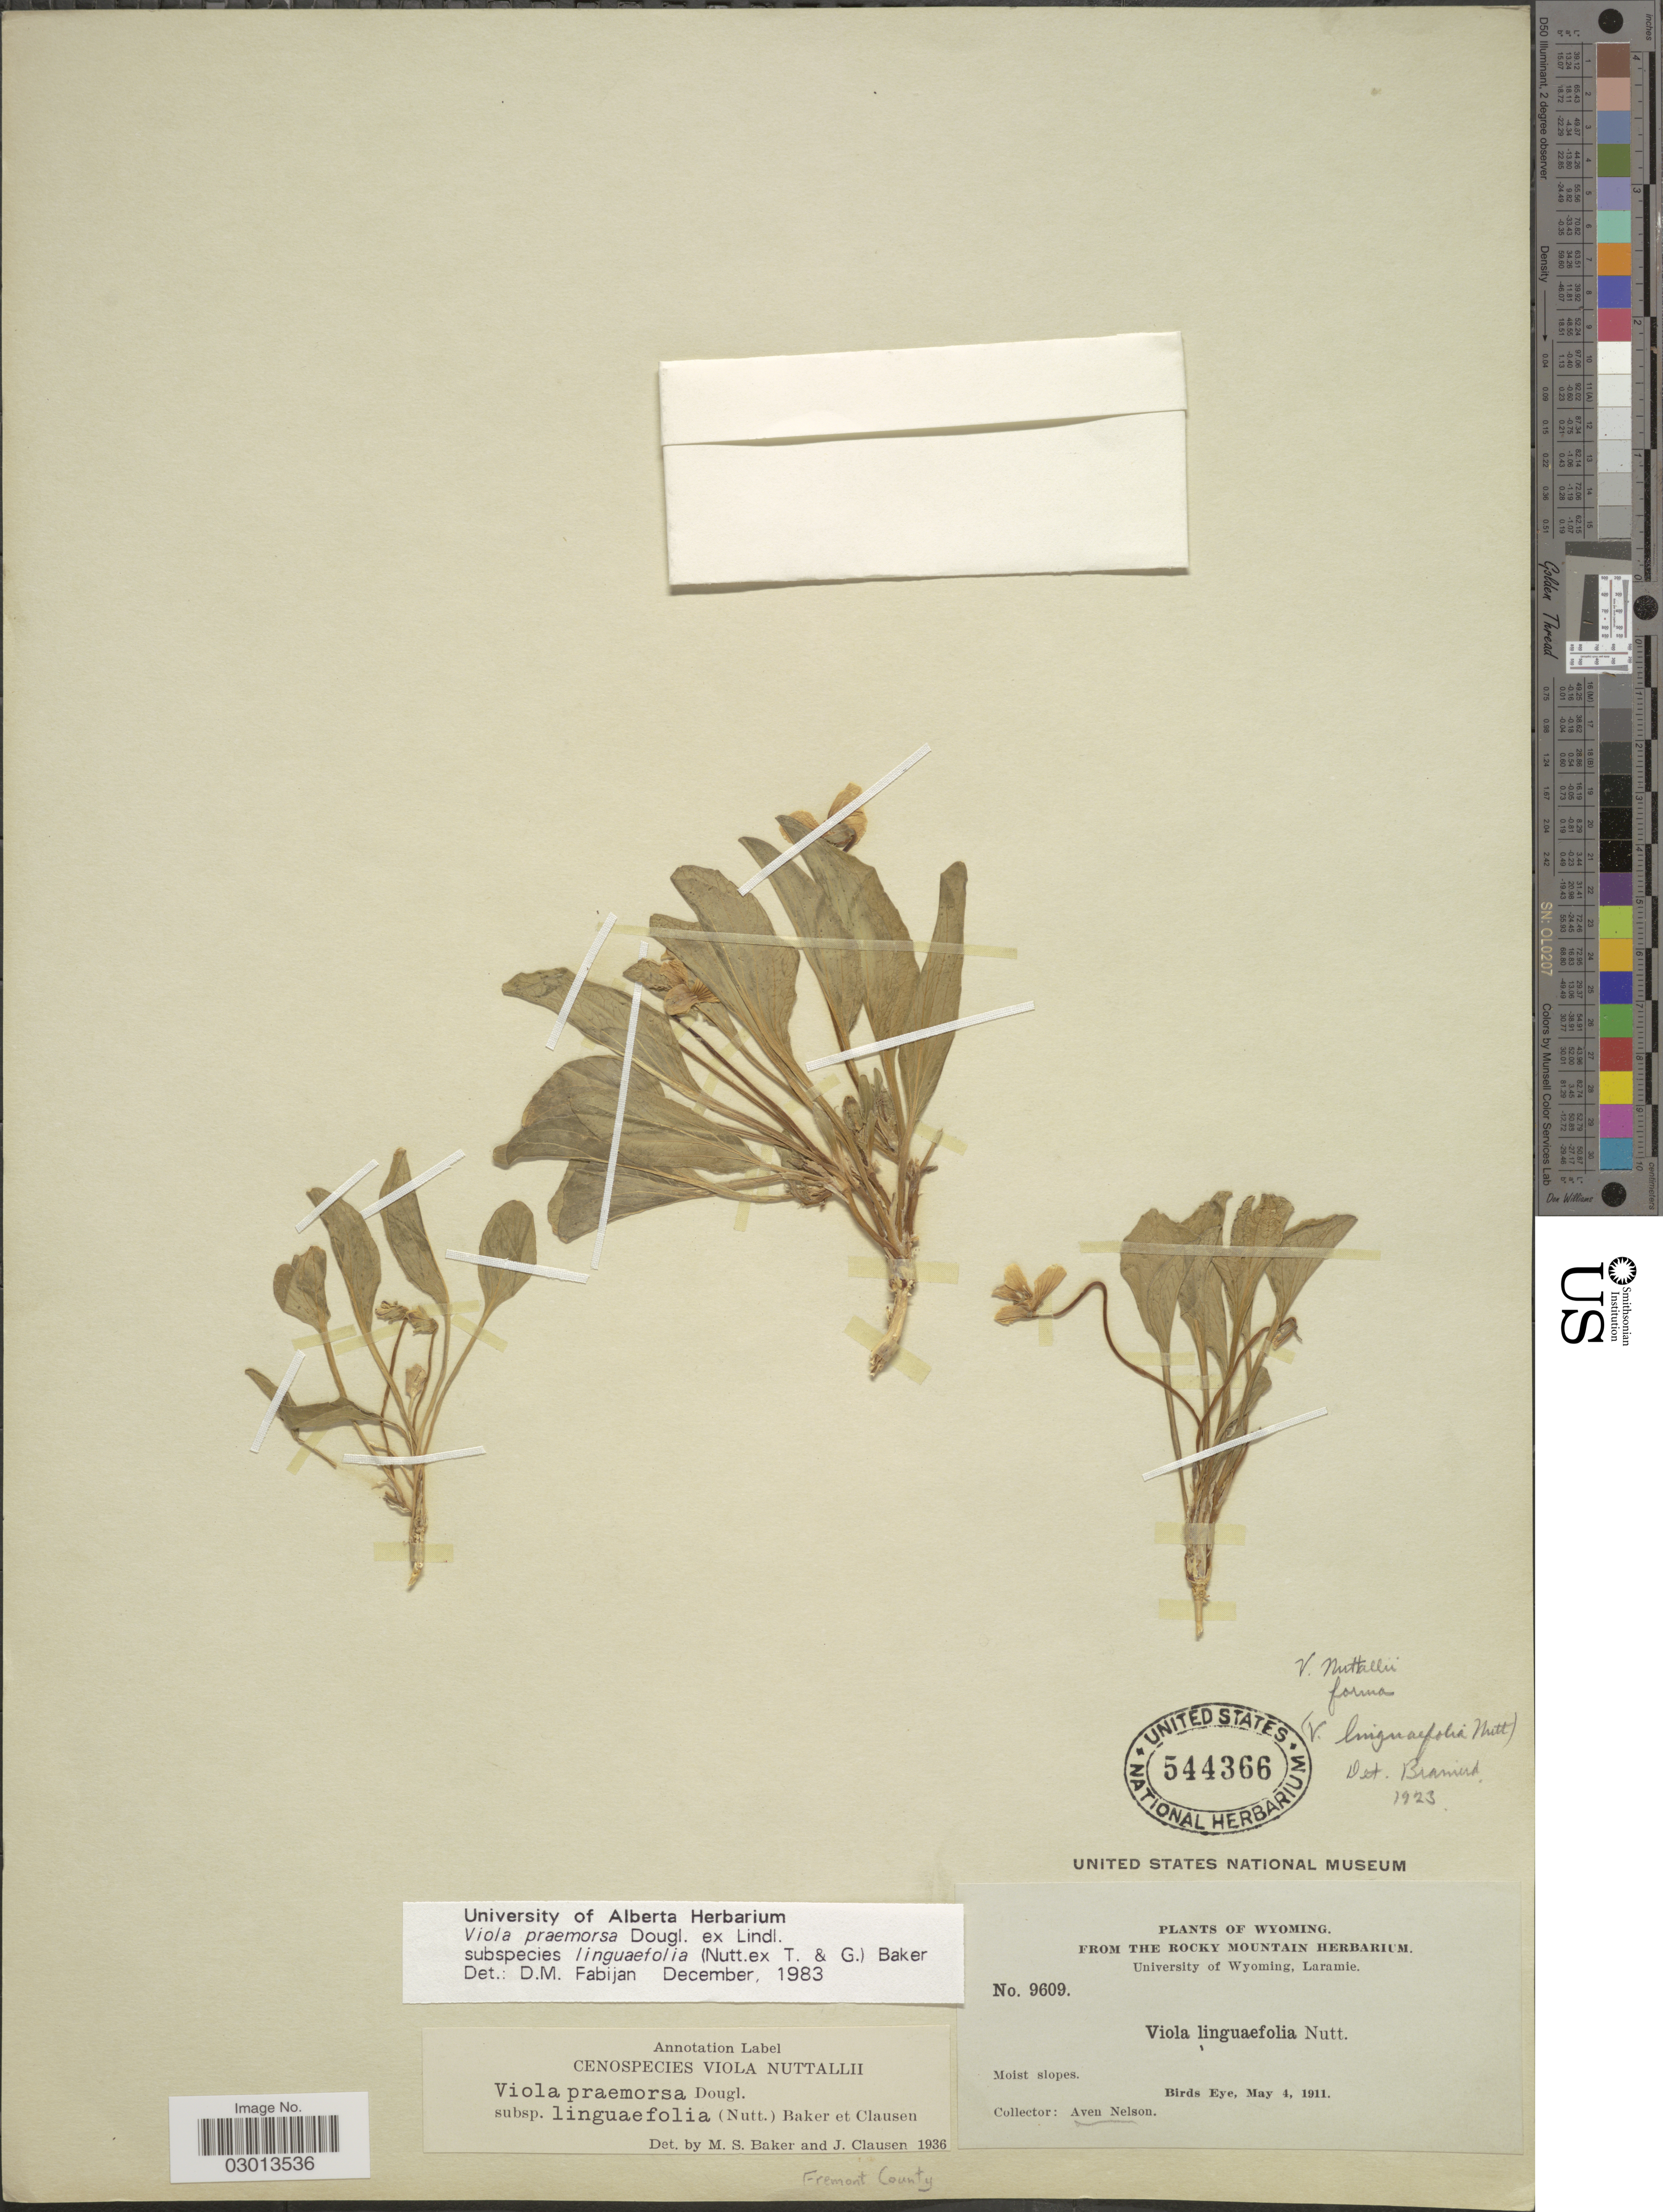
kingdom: Plantae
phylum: Tracheophyta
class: Magnoliopsida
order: Malpighiales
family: Violaceae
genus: Viola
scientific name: Viola praemorsa subsp. linguifolia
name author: (Nutt.) M.S. Baker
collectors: A. Nelson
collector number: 9609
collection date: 1911-05-04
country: United States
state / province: Wyoming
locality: Fremont County. Birds Eye.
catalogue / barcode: US 544366